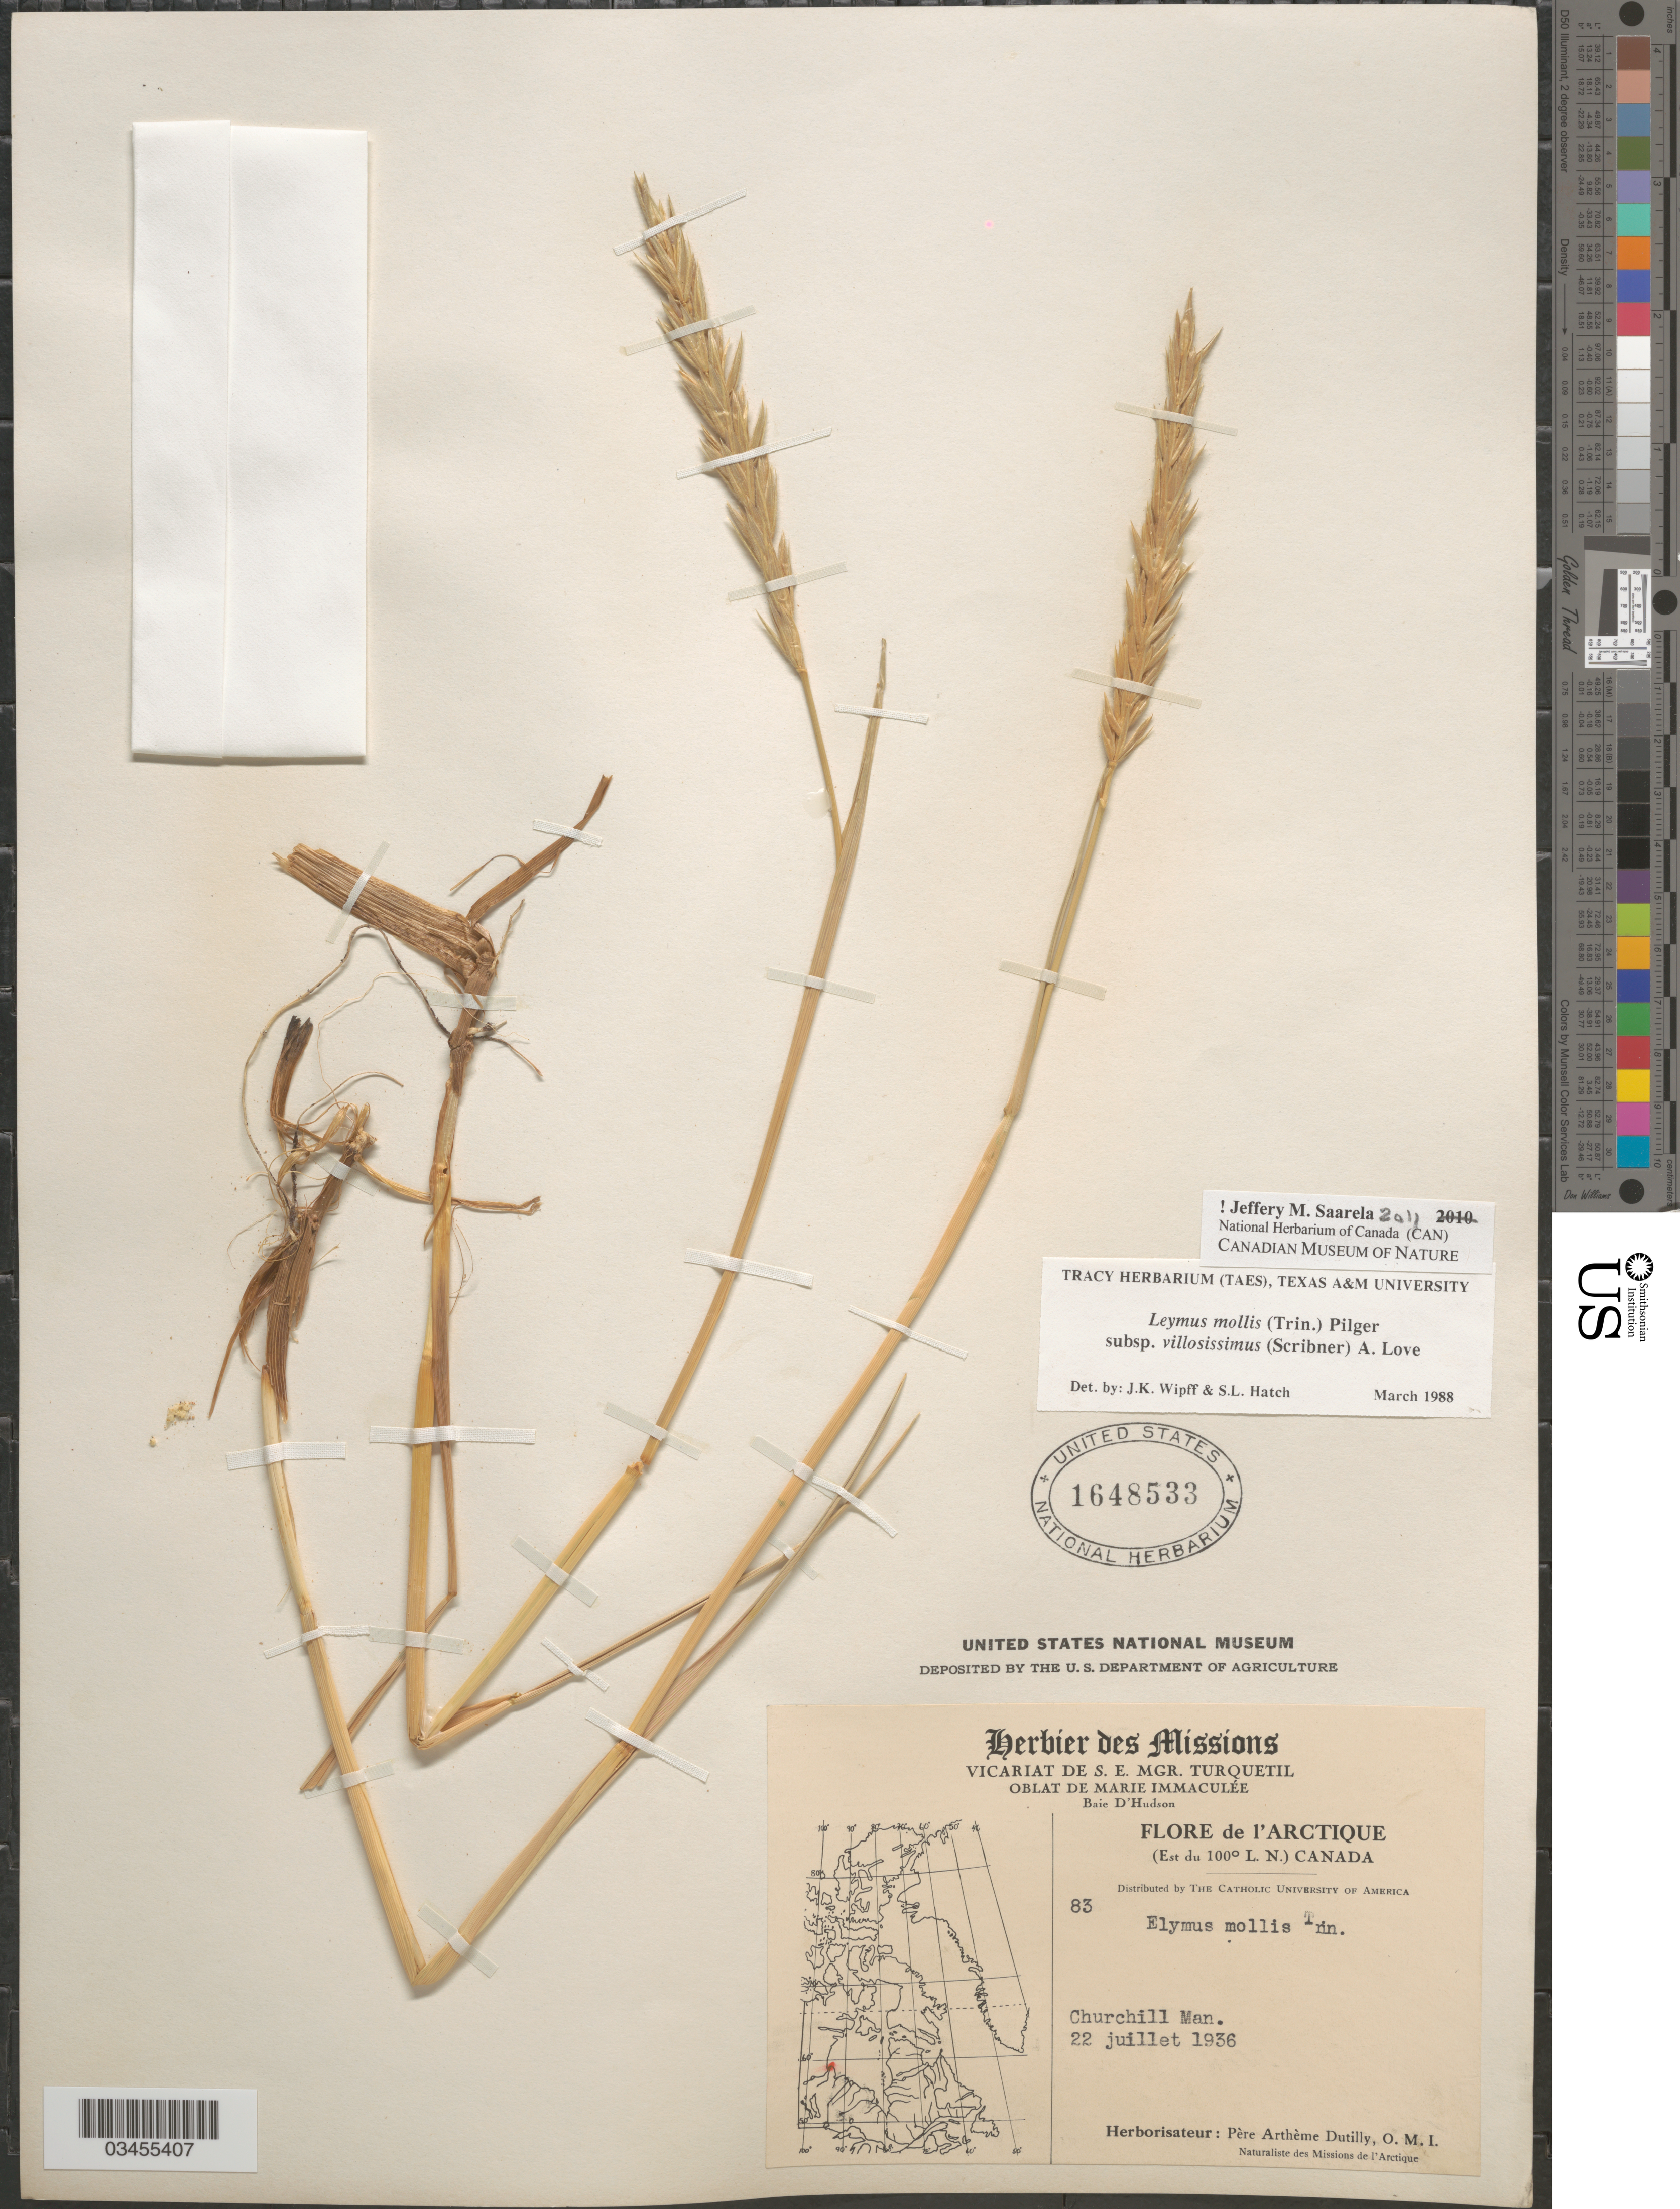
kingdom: Plantae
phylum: Tracheophyta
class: Liliopsida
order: Poales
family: Poaceae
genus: Leymus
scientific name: Leymus mollis subsp. villosissimus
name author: (Scribn.) Á. Löve & D. Löve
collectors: P. Dutilly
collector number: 83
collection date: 1936-07-22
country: Canada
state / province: Manitoba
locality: L'Arctique (Est du 100º L. N.). Churchill, Man. Missions de l'Arctique.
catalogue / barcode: US 1648533